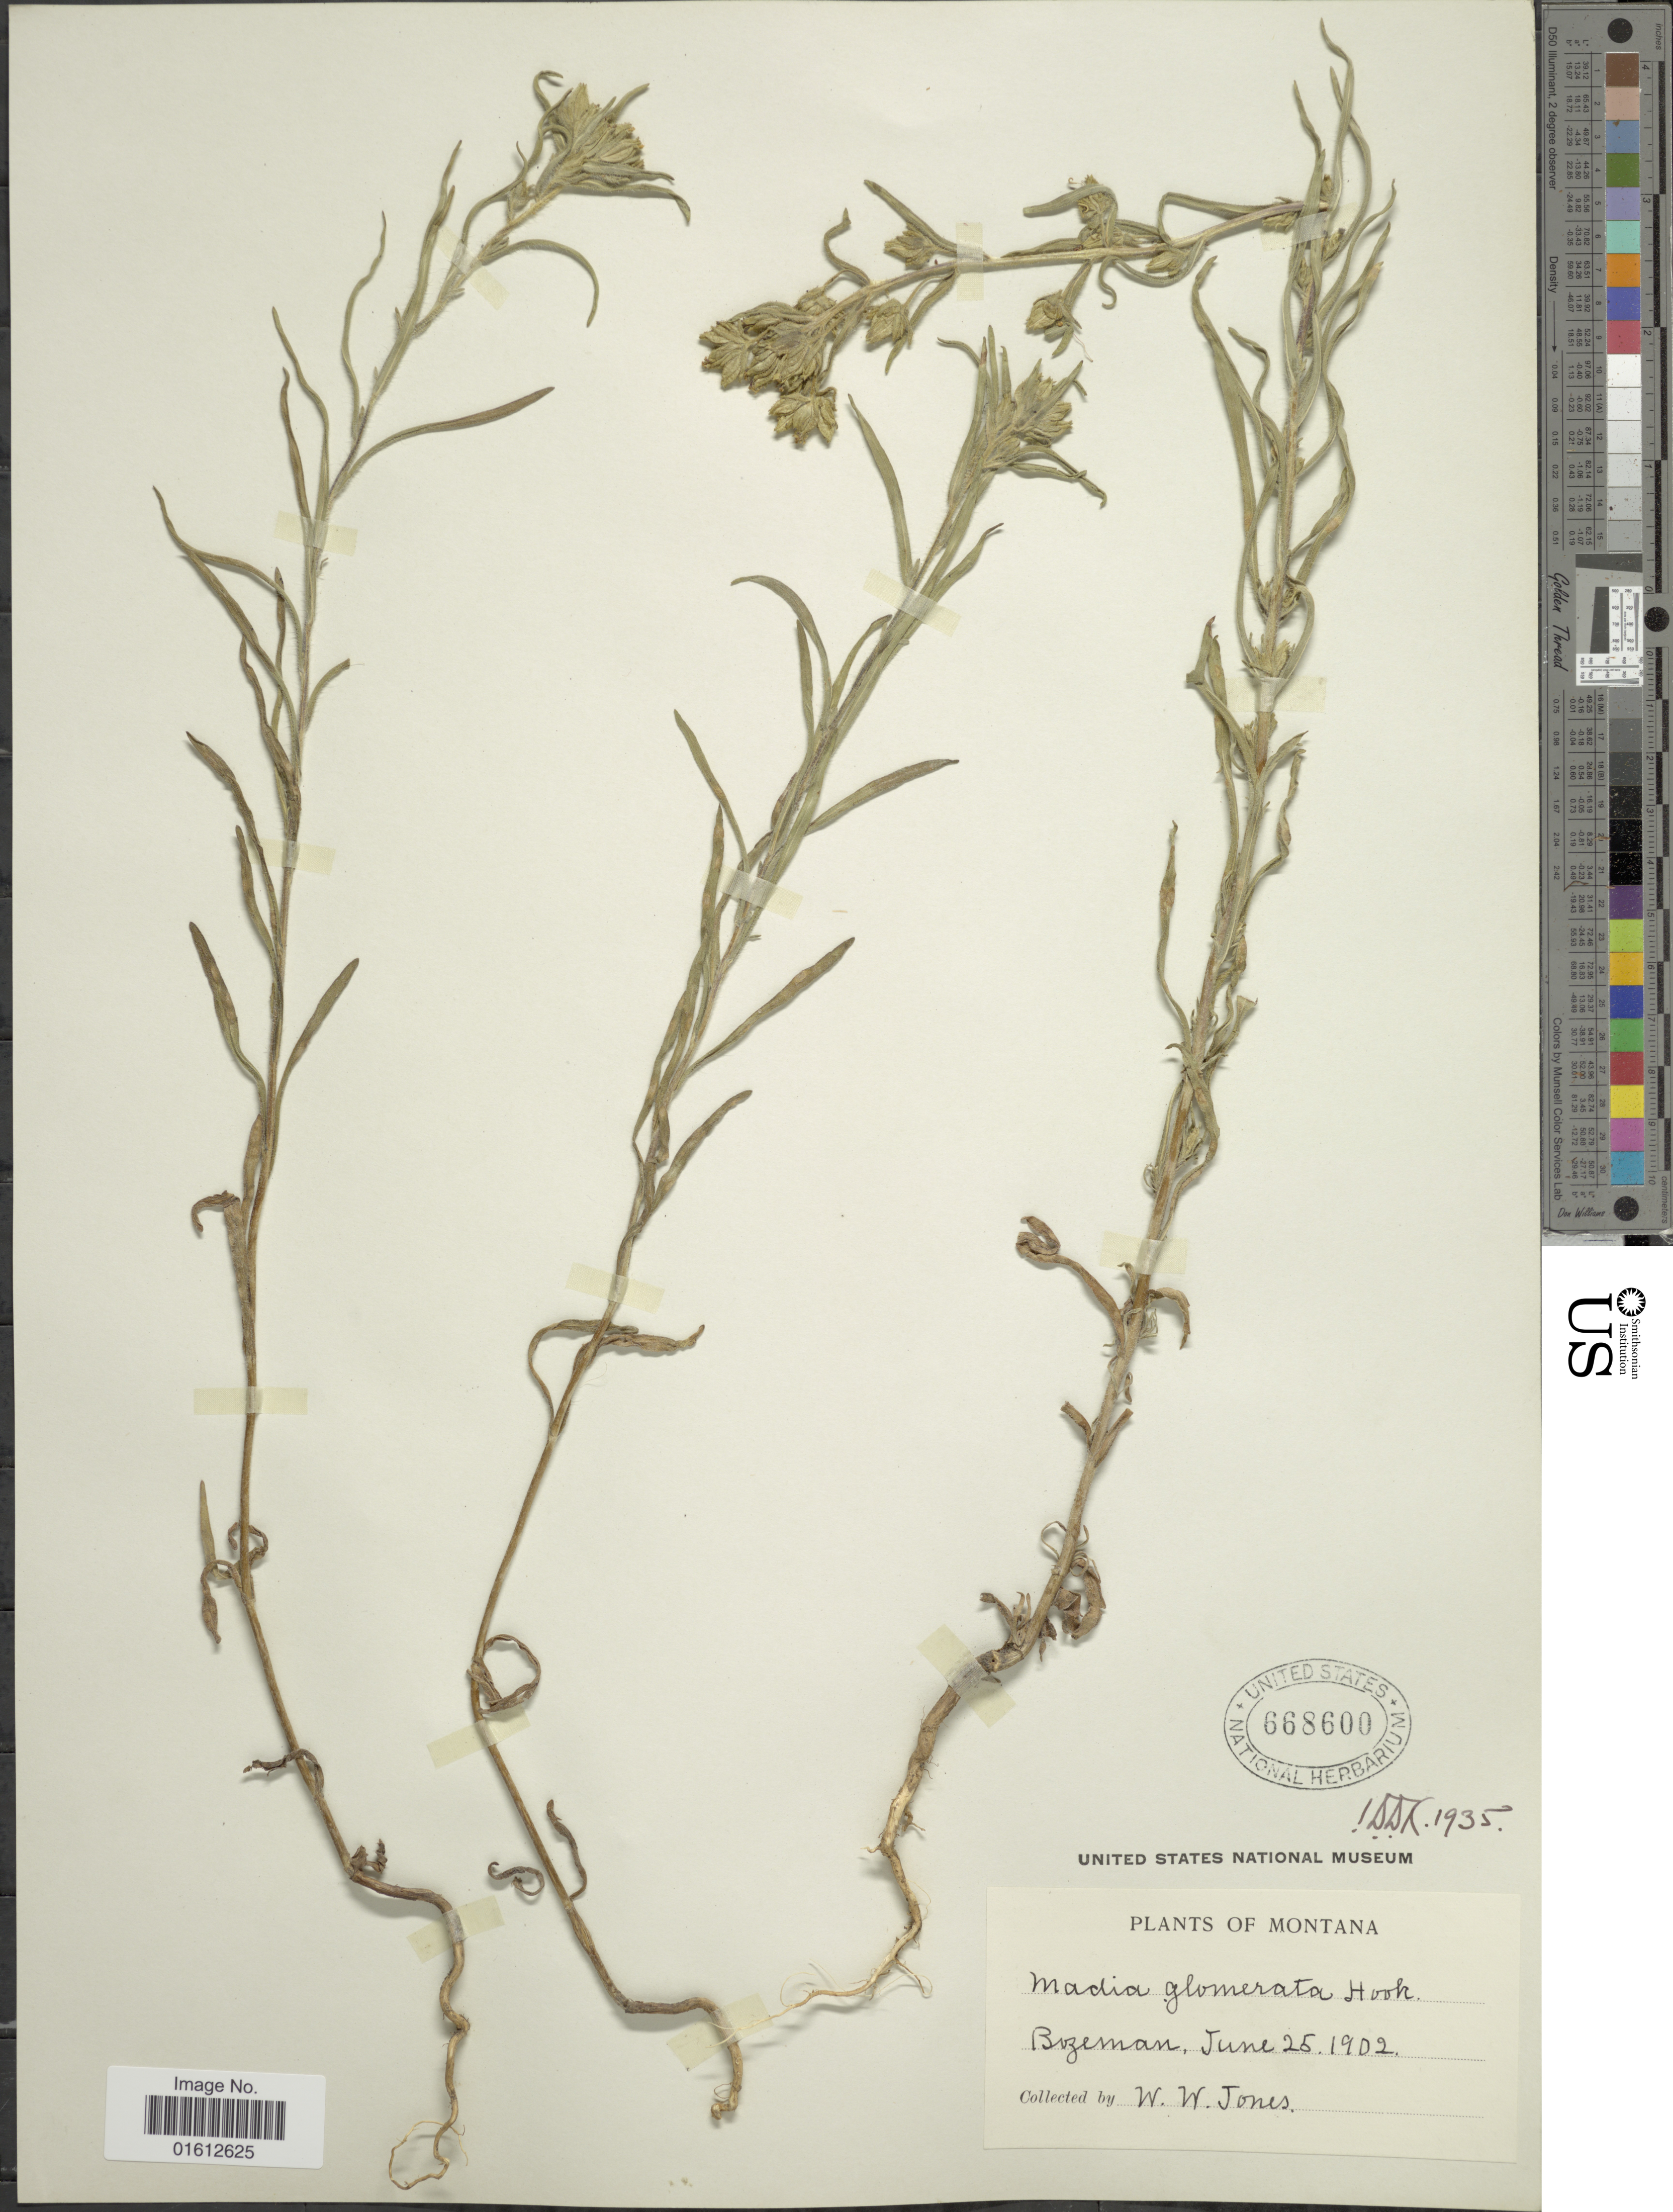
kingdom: Plantae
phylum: Tracheophyta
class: Magnoliopsida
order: Asterales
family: Asteraceae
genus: Madia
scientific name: Madia glomerata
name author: Hook.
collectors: W. W. Jones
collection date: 1902-06-25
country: United States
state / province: Montana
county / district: Gallatin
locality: Bozeman.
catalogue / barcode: US 668600